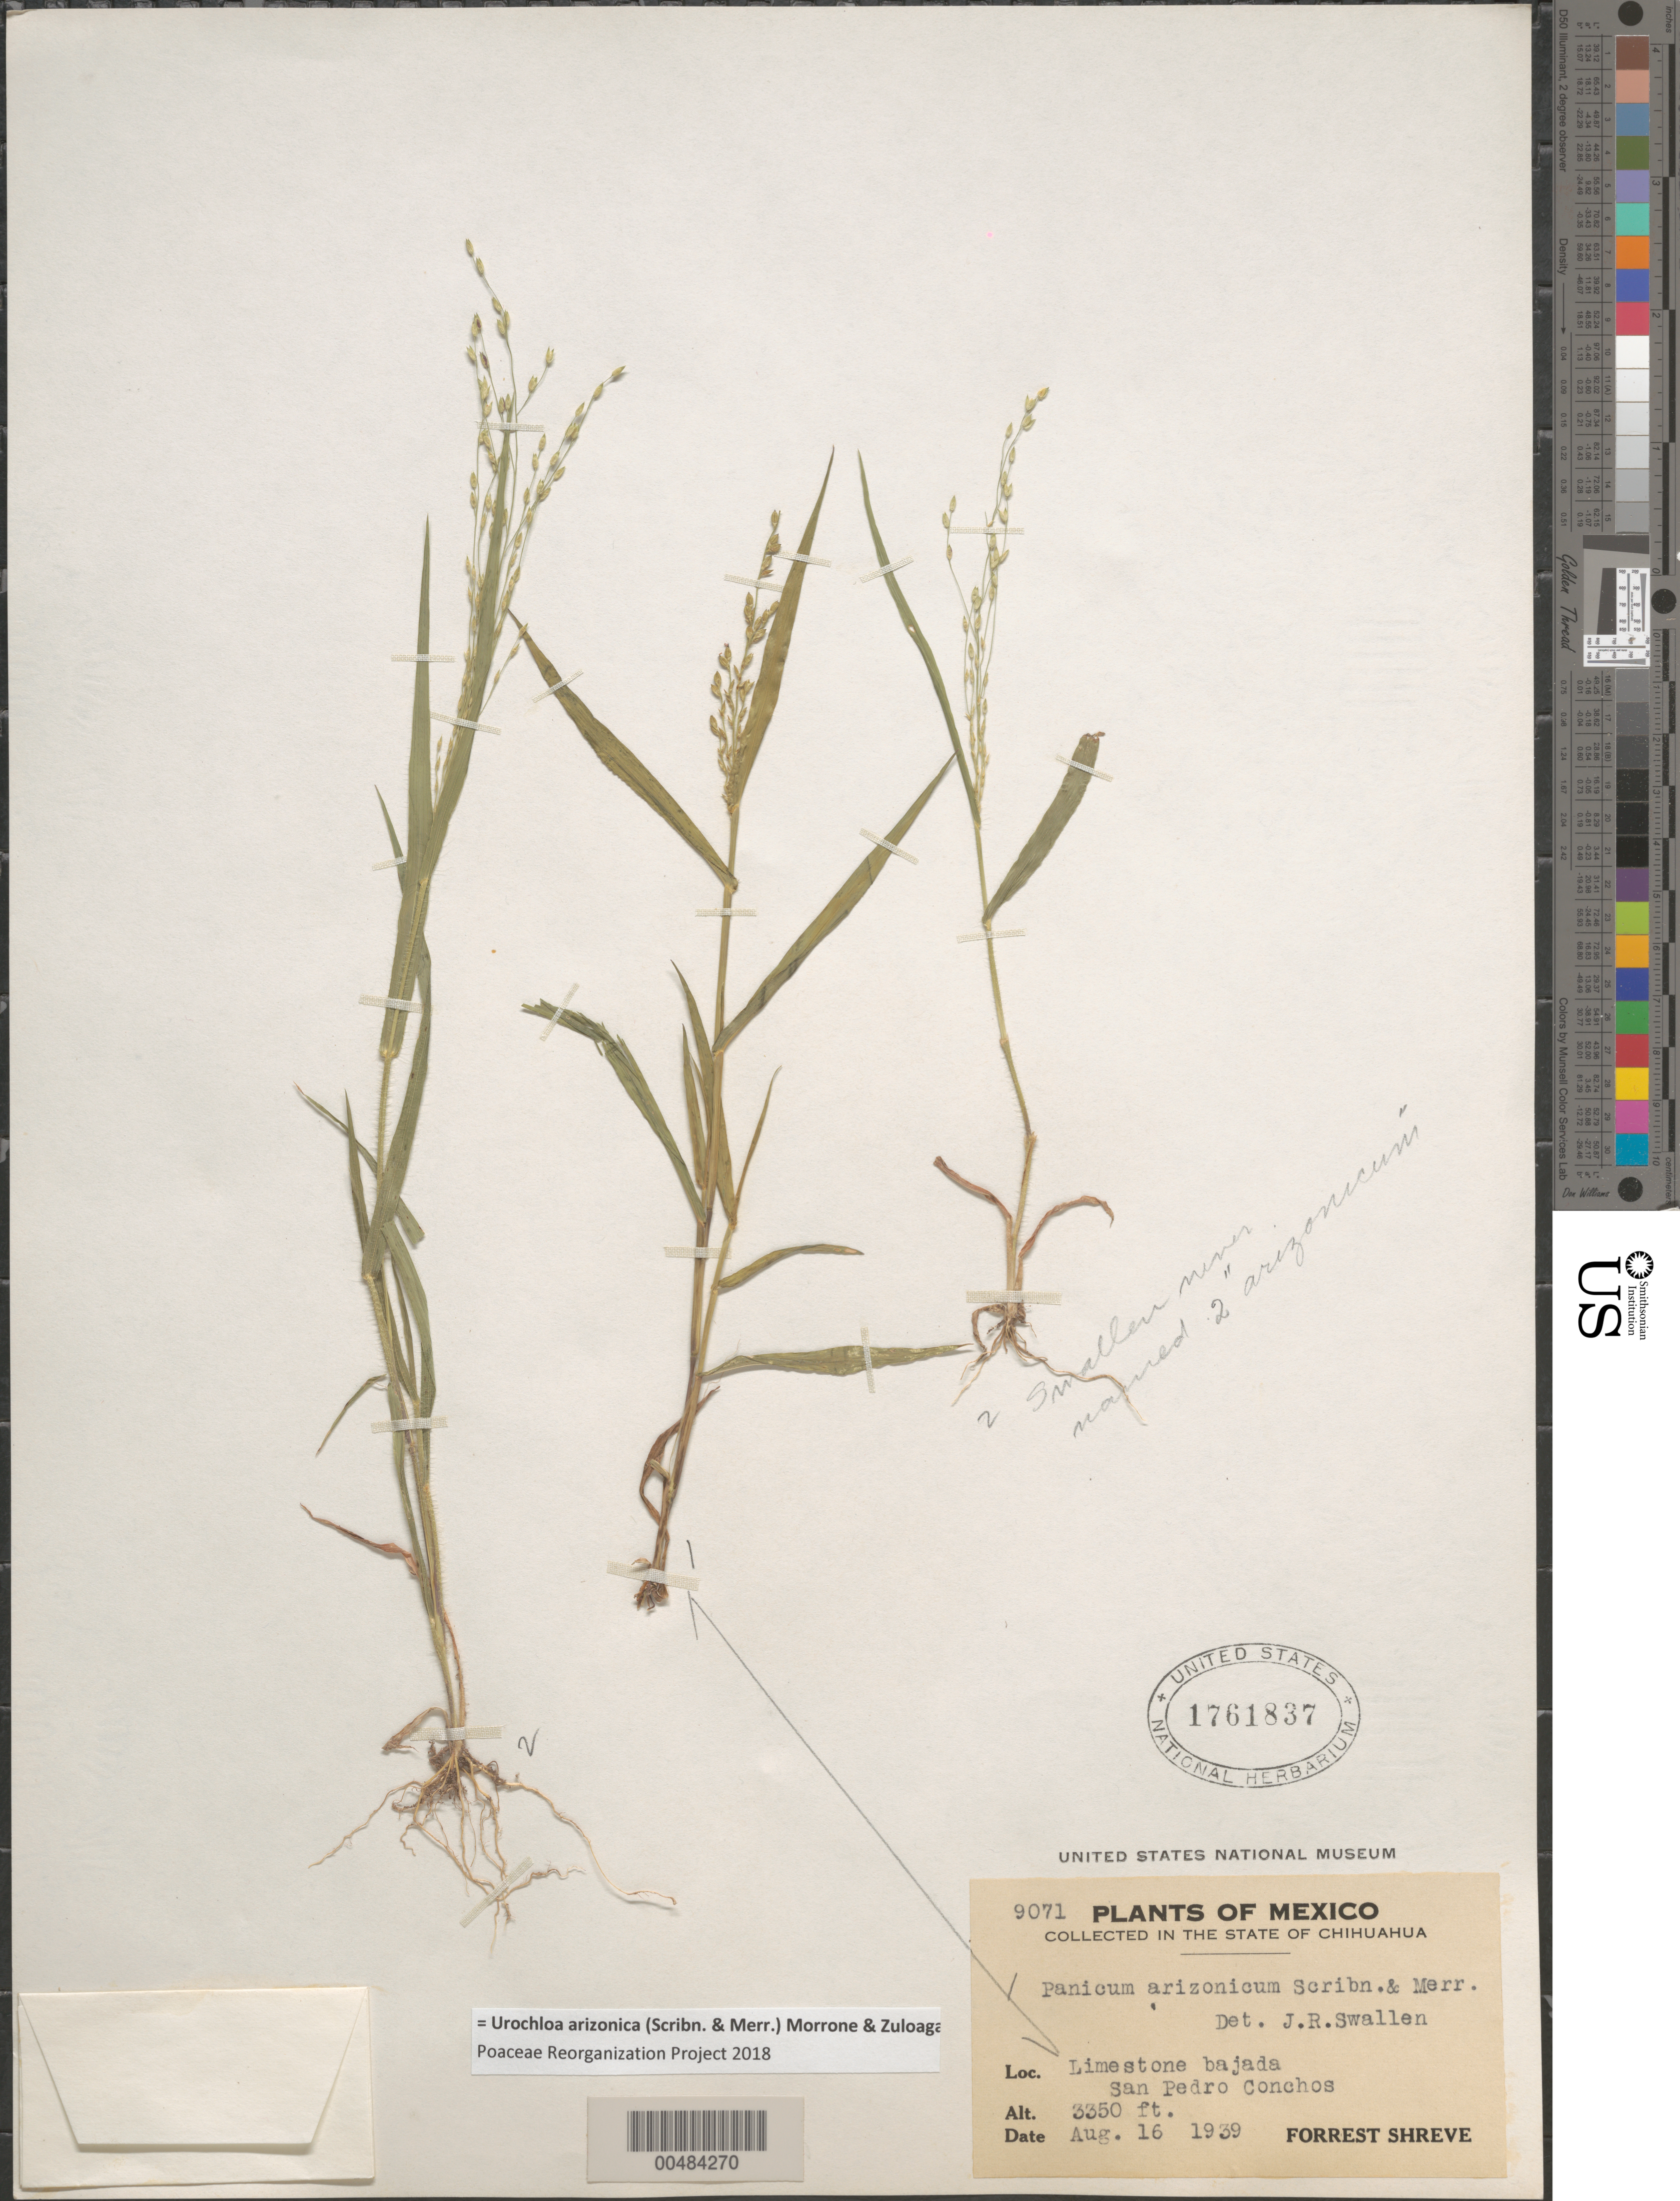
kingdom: Plantae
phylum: Tracheophyta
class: Liliopsida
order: Poales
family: Poaceae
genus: Brachiaria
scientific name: Brachiaria arizonicum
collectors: F. Shreve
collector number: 9071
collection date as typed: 16 Aug 1939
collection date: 1939-08-16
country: Mexico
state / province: Chihuahua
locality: San Pedro Conchos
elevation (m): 1021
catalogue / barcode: US 1761837